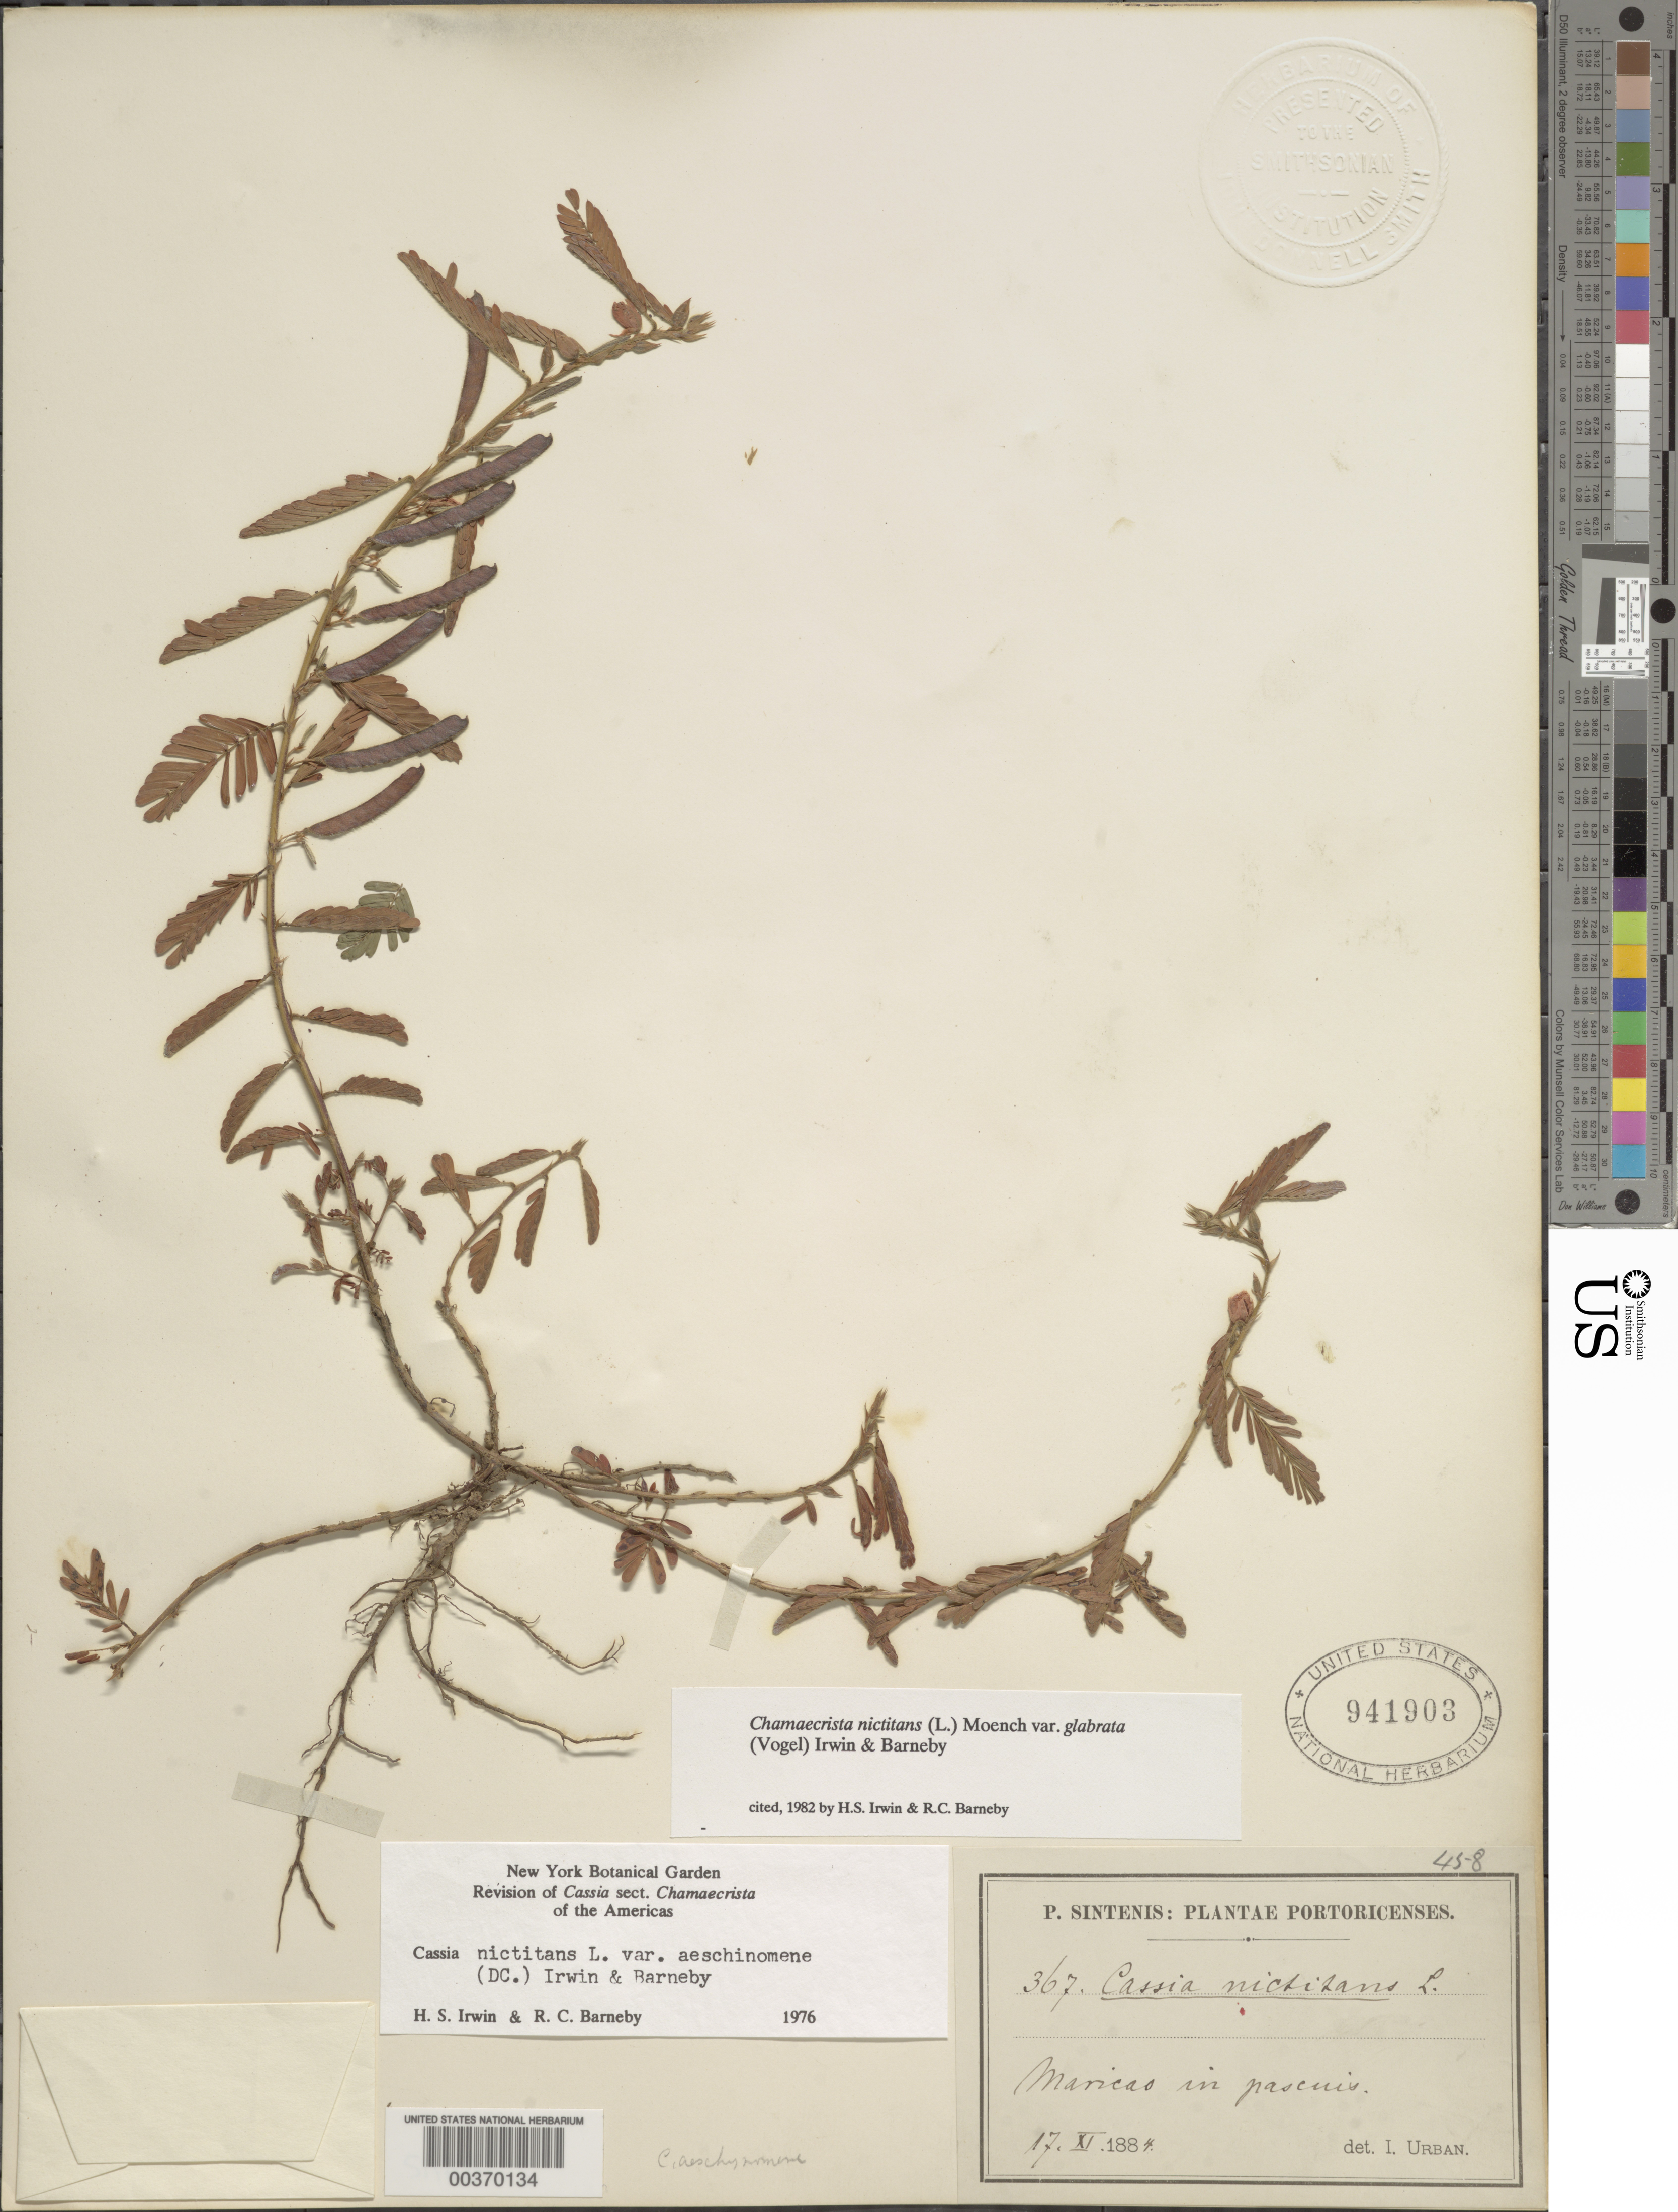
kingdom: Plantae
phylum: Tracheophyta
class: Magnoliopsida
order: Fabales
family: Fabaceae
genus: Chamaecrista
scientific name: Chamaecrista nictitans var. glabrata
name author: (Vogel) H.S. Irwin & Barneby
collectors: P. Sintenis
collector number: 367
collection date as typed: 17 Nov 1884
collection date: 1884-11-17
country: Puerto Rico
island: Greater Antilles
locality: Maricao in pascuis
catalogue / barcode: US 941903